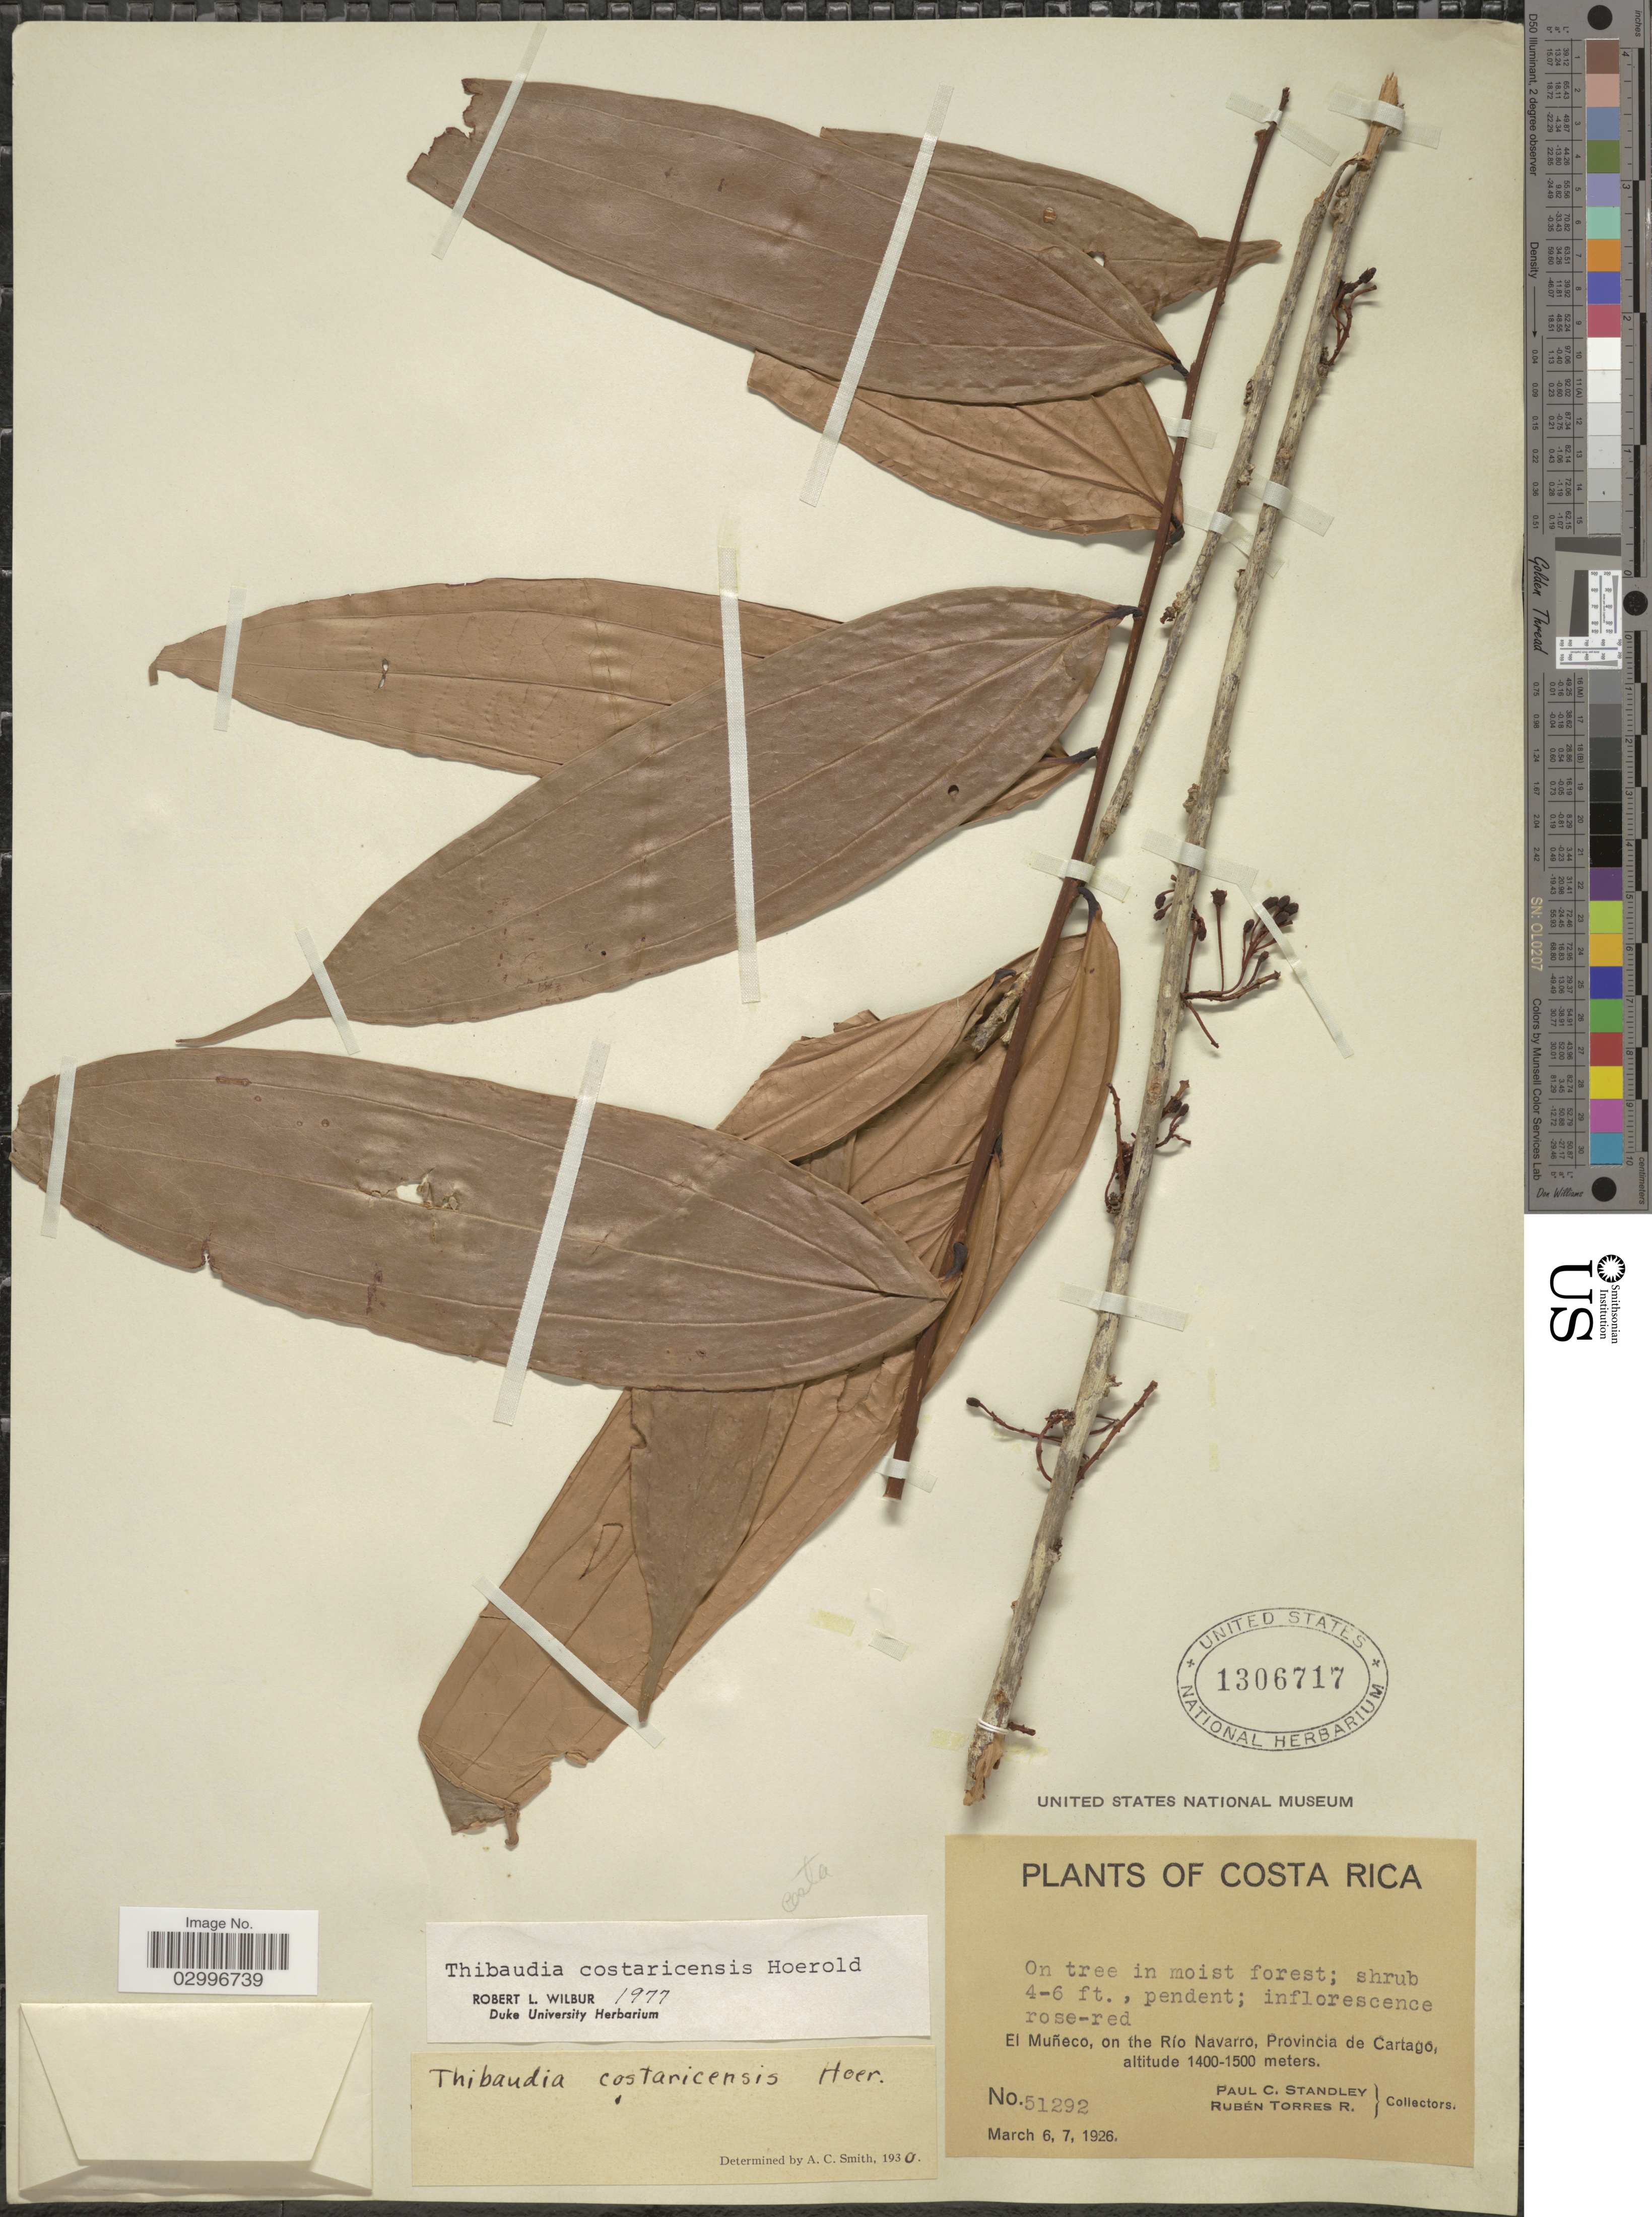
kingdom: Plantae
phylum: Tracheophyta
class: Magnoliopsida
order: Ericales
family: Ericaceae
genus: Thibaudia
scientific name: Thibaudia costaricensis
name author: Hoerold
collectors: P. C. Standley & R. Torres Rojas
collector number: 51292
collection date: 1926-03-06/1926-03-07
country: Costa Rica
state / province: Cartago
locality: El Muñeco, on the Río Navarro.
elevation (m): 1400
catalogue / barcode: US 1306717